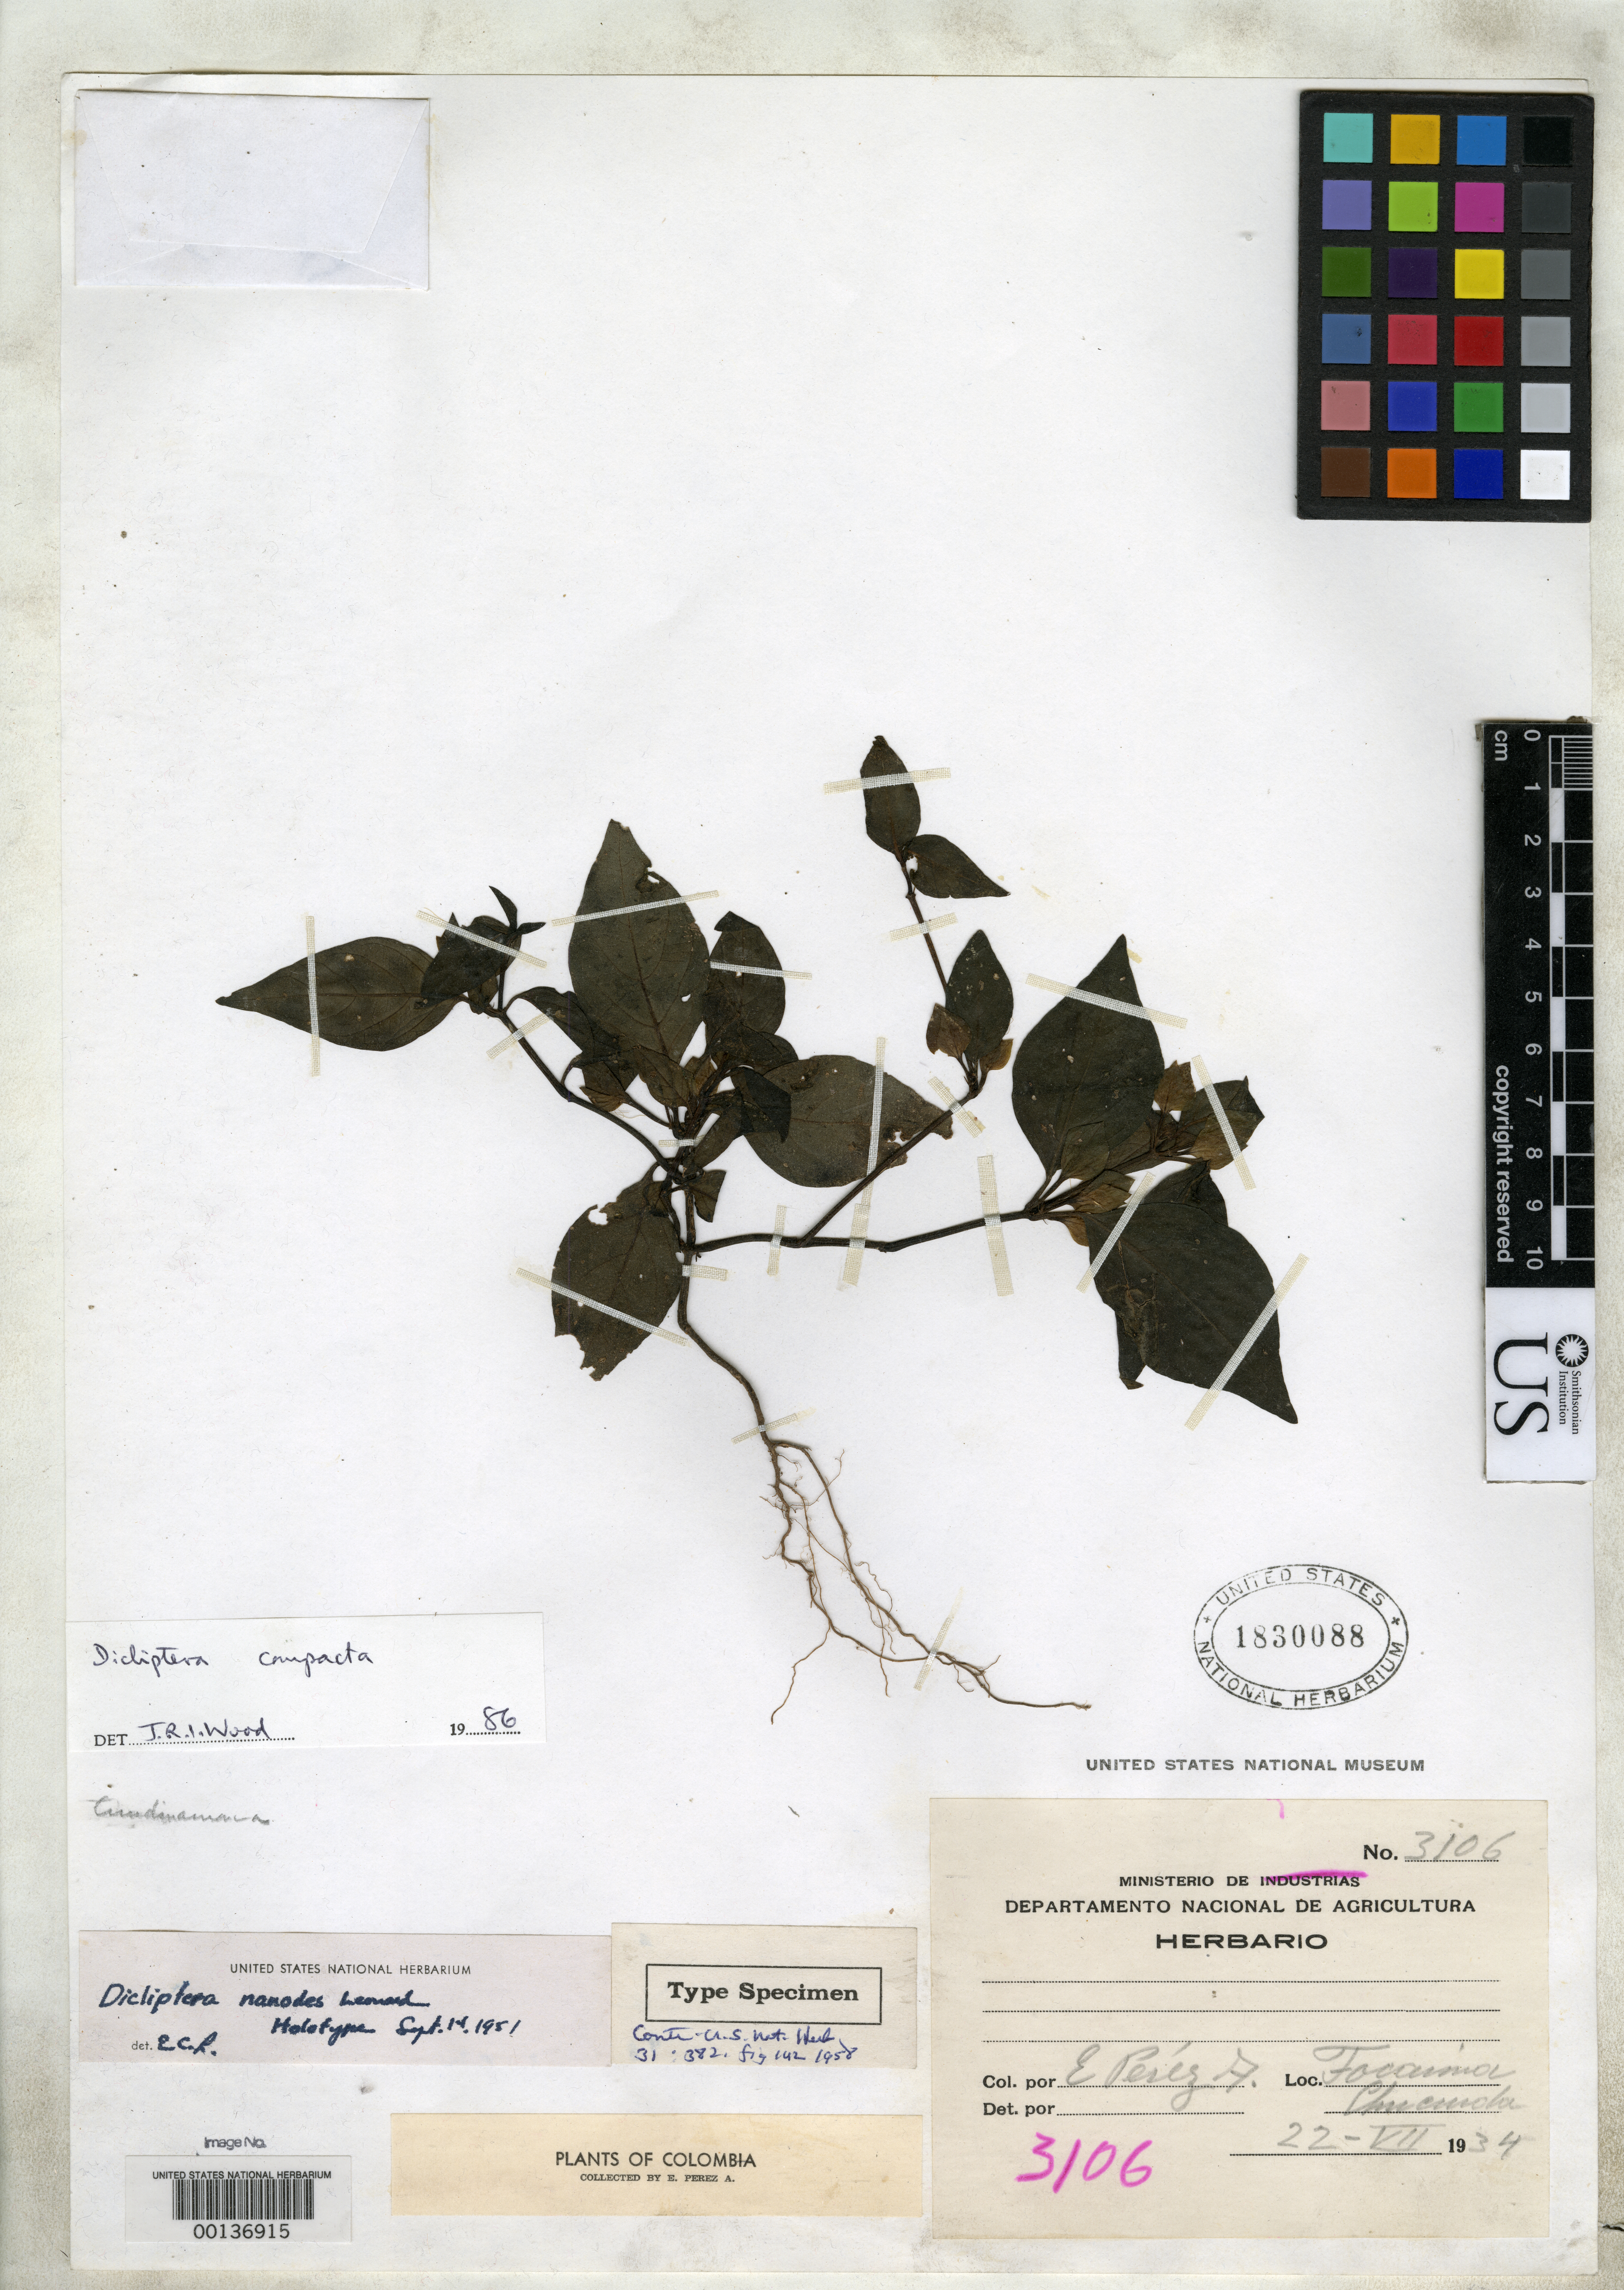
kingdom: Plantae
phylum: Tracheophyta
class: Magnoliopsida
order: Lamiales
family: Acanthaceae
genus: Dicliptera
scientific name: Dicliptera nanodes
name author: Leonard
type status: Holotype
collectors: E. Pérez Arbeláez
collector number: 3106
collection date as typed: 22 Jul 1934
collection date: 1934-07-22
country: Colombia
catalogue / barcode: US 1830088